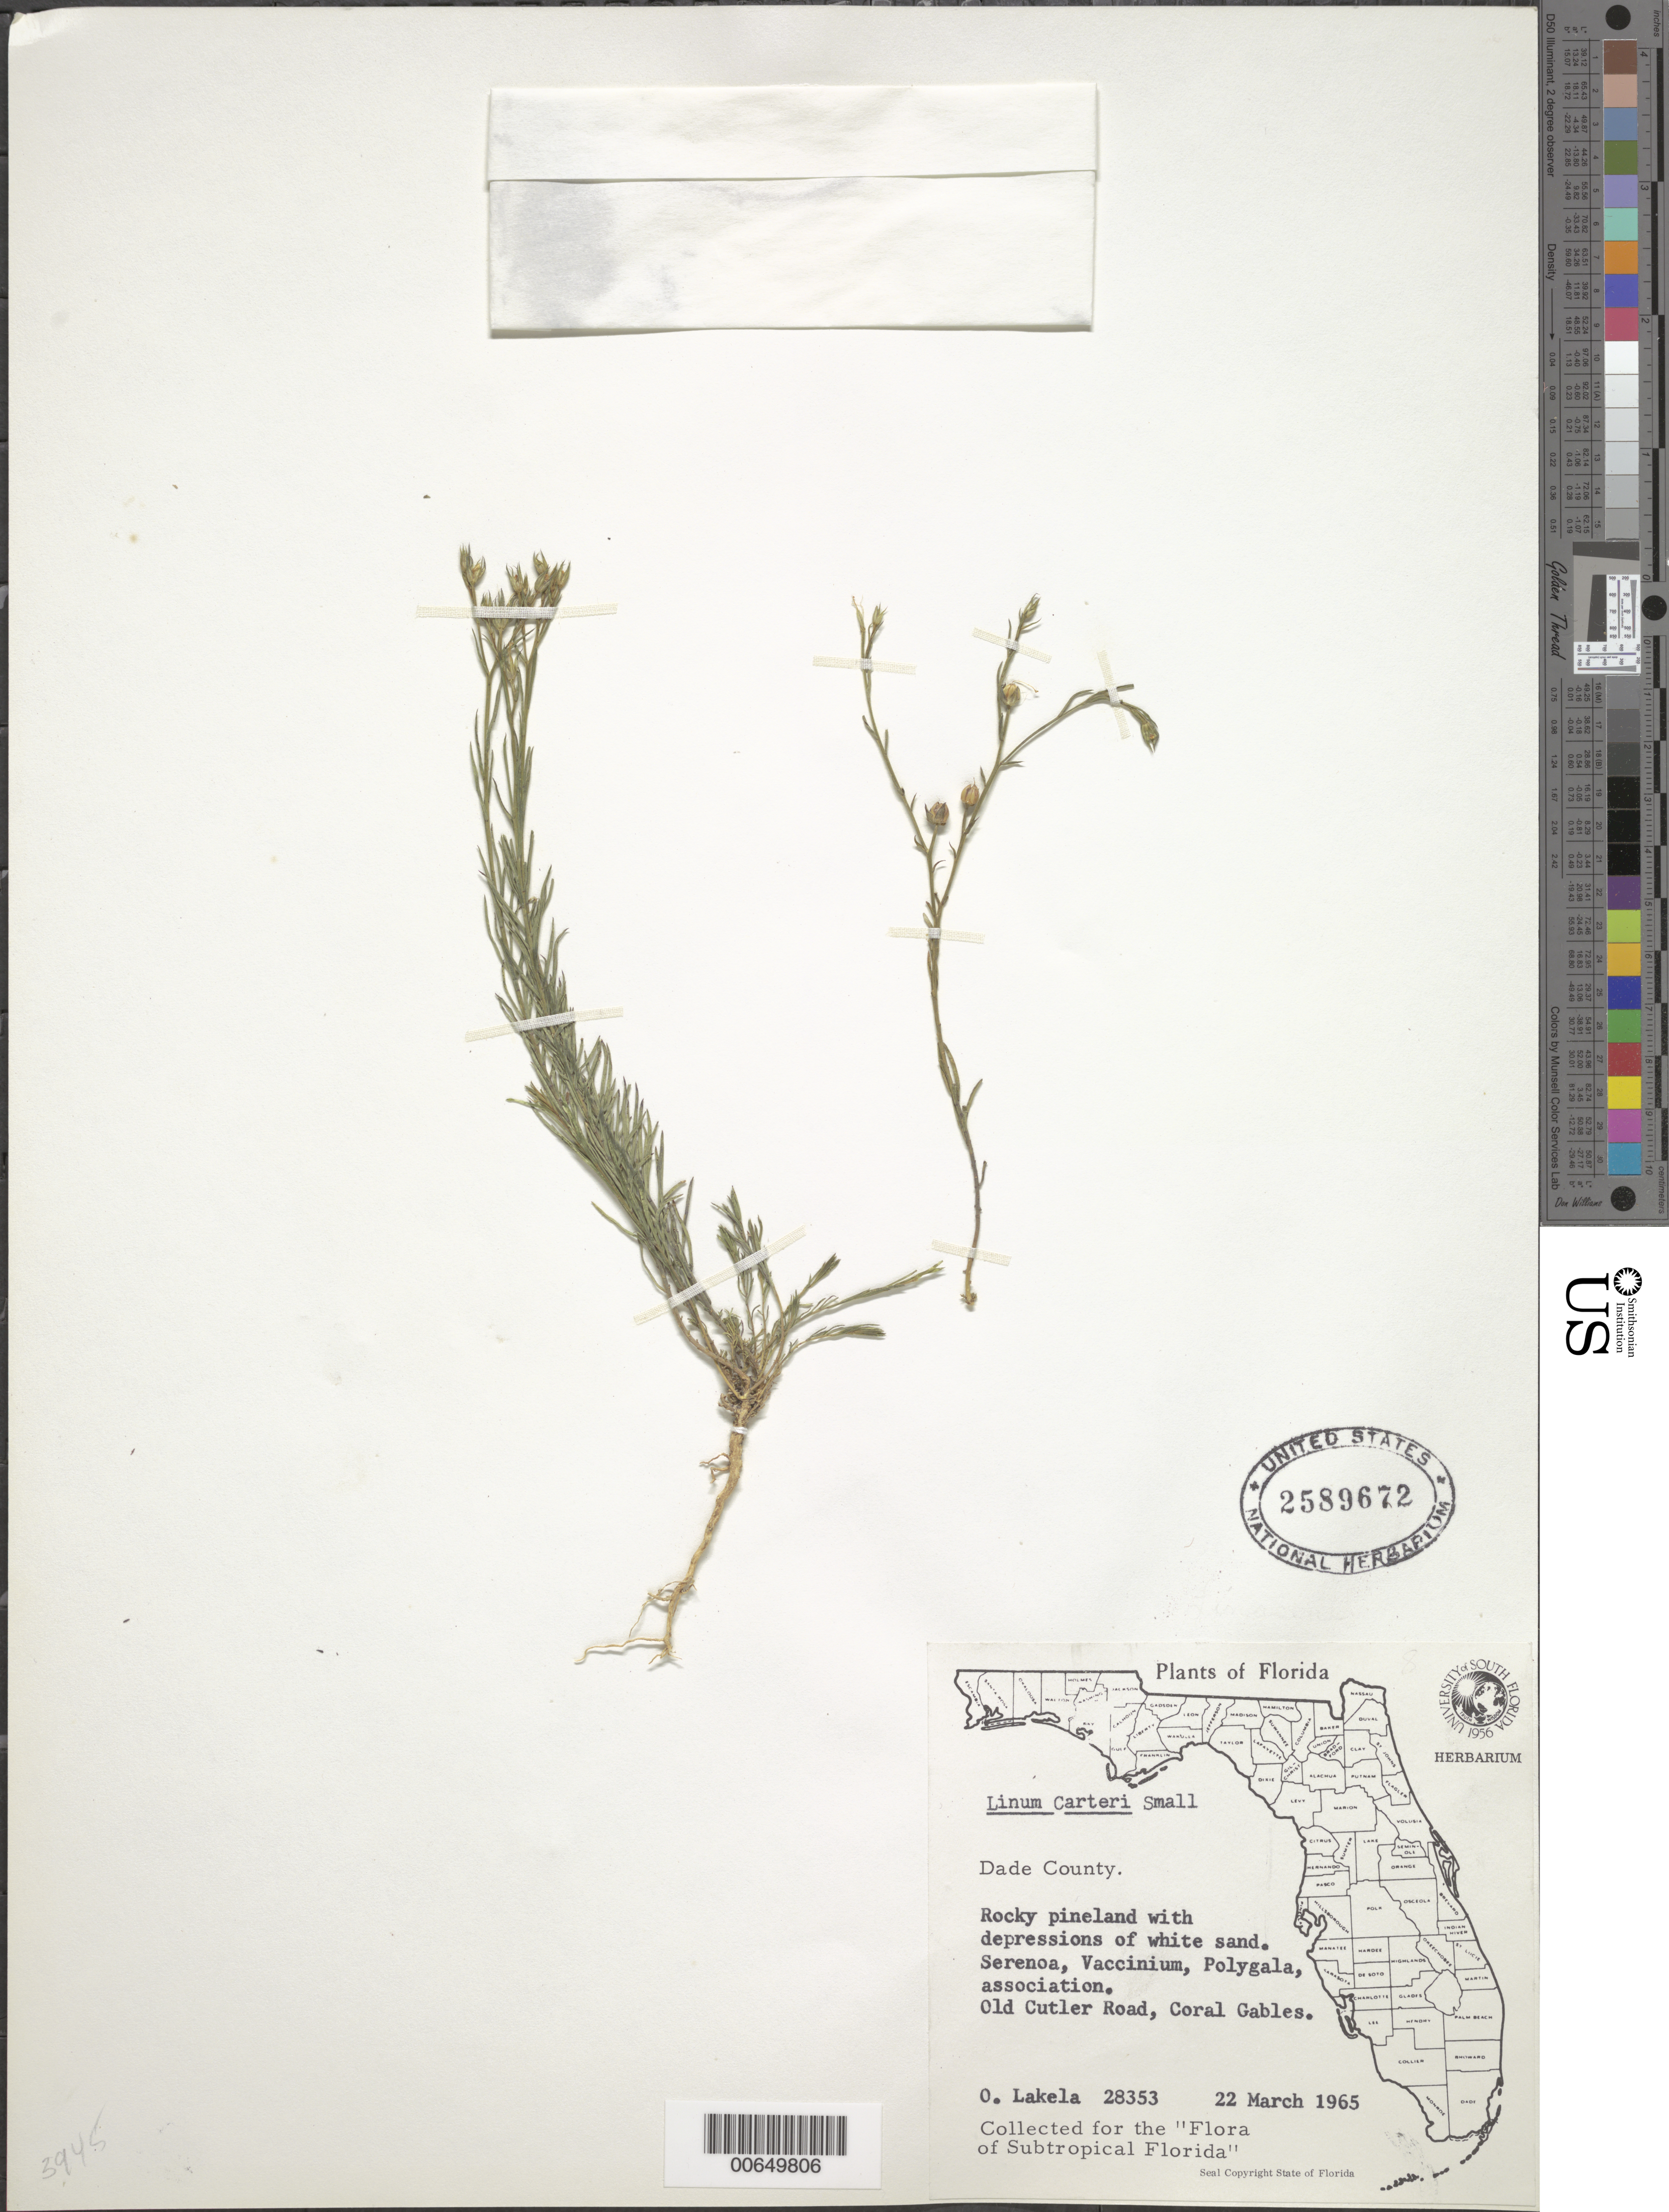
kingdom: Plantae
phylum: Tracheophyta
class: Magnoliopsida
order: Malpighiales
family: Linaceae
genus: Linum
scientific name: Linum carteri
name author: Small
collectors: O. K. Lakela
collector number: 28353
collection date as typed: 22 Mar 1965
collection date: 1965-03-22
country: United States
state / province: Florida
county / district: Dade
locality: Old Cutler Road, Coral Gables.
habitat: Rocky pineland with depressions of white sand.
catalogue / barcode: US 2589672